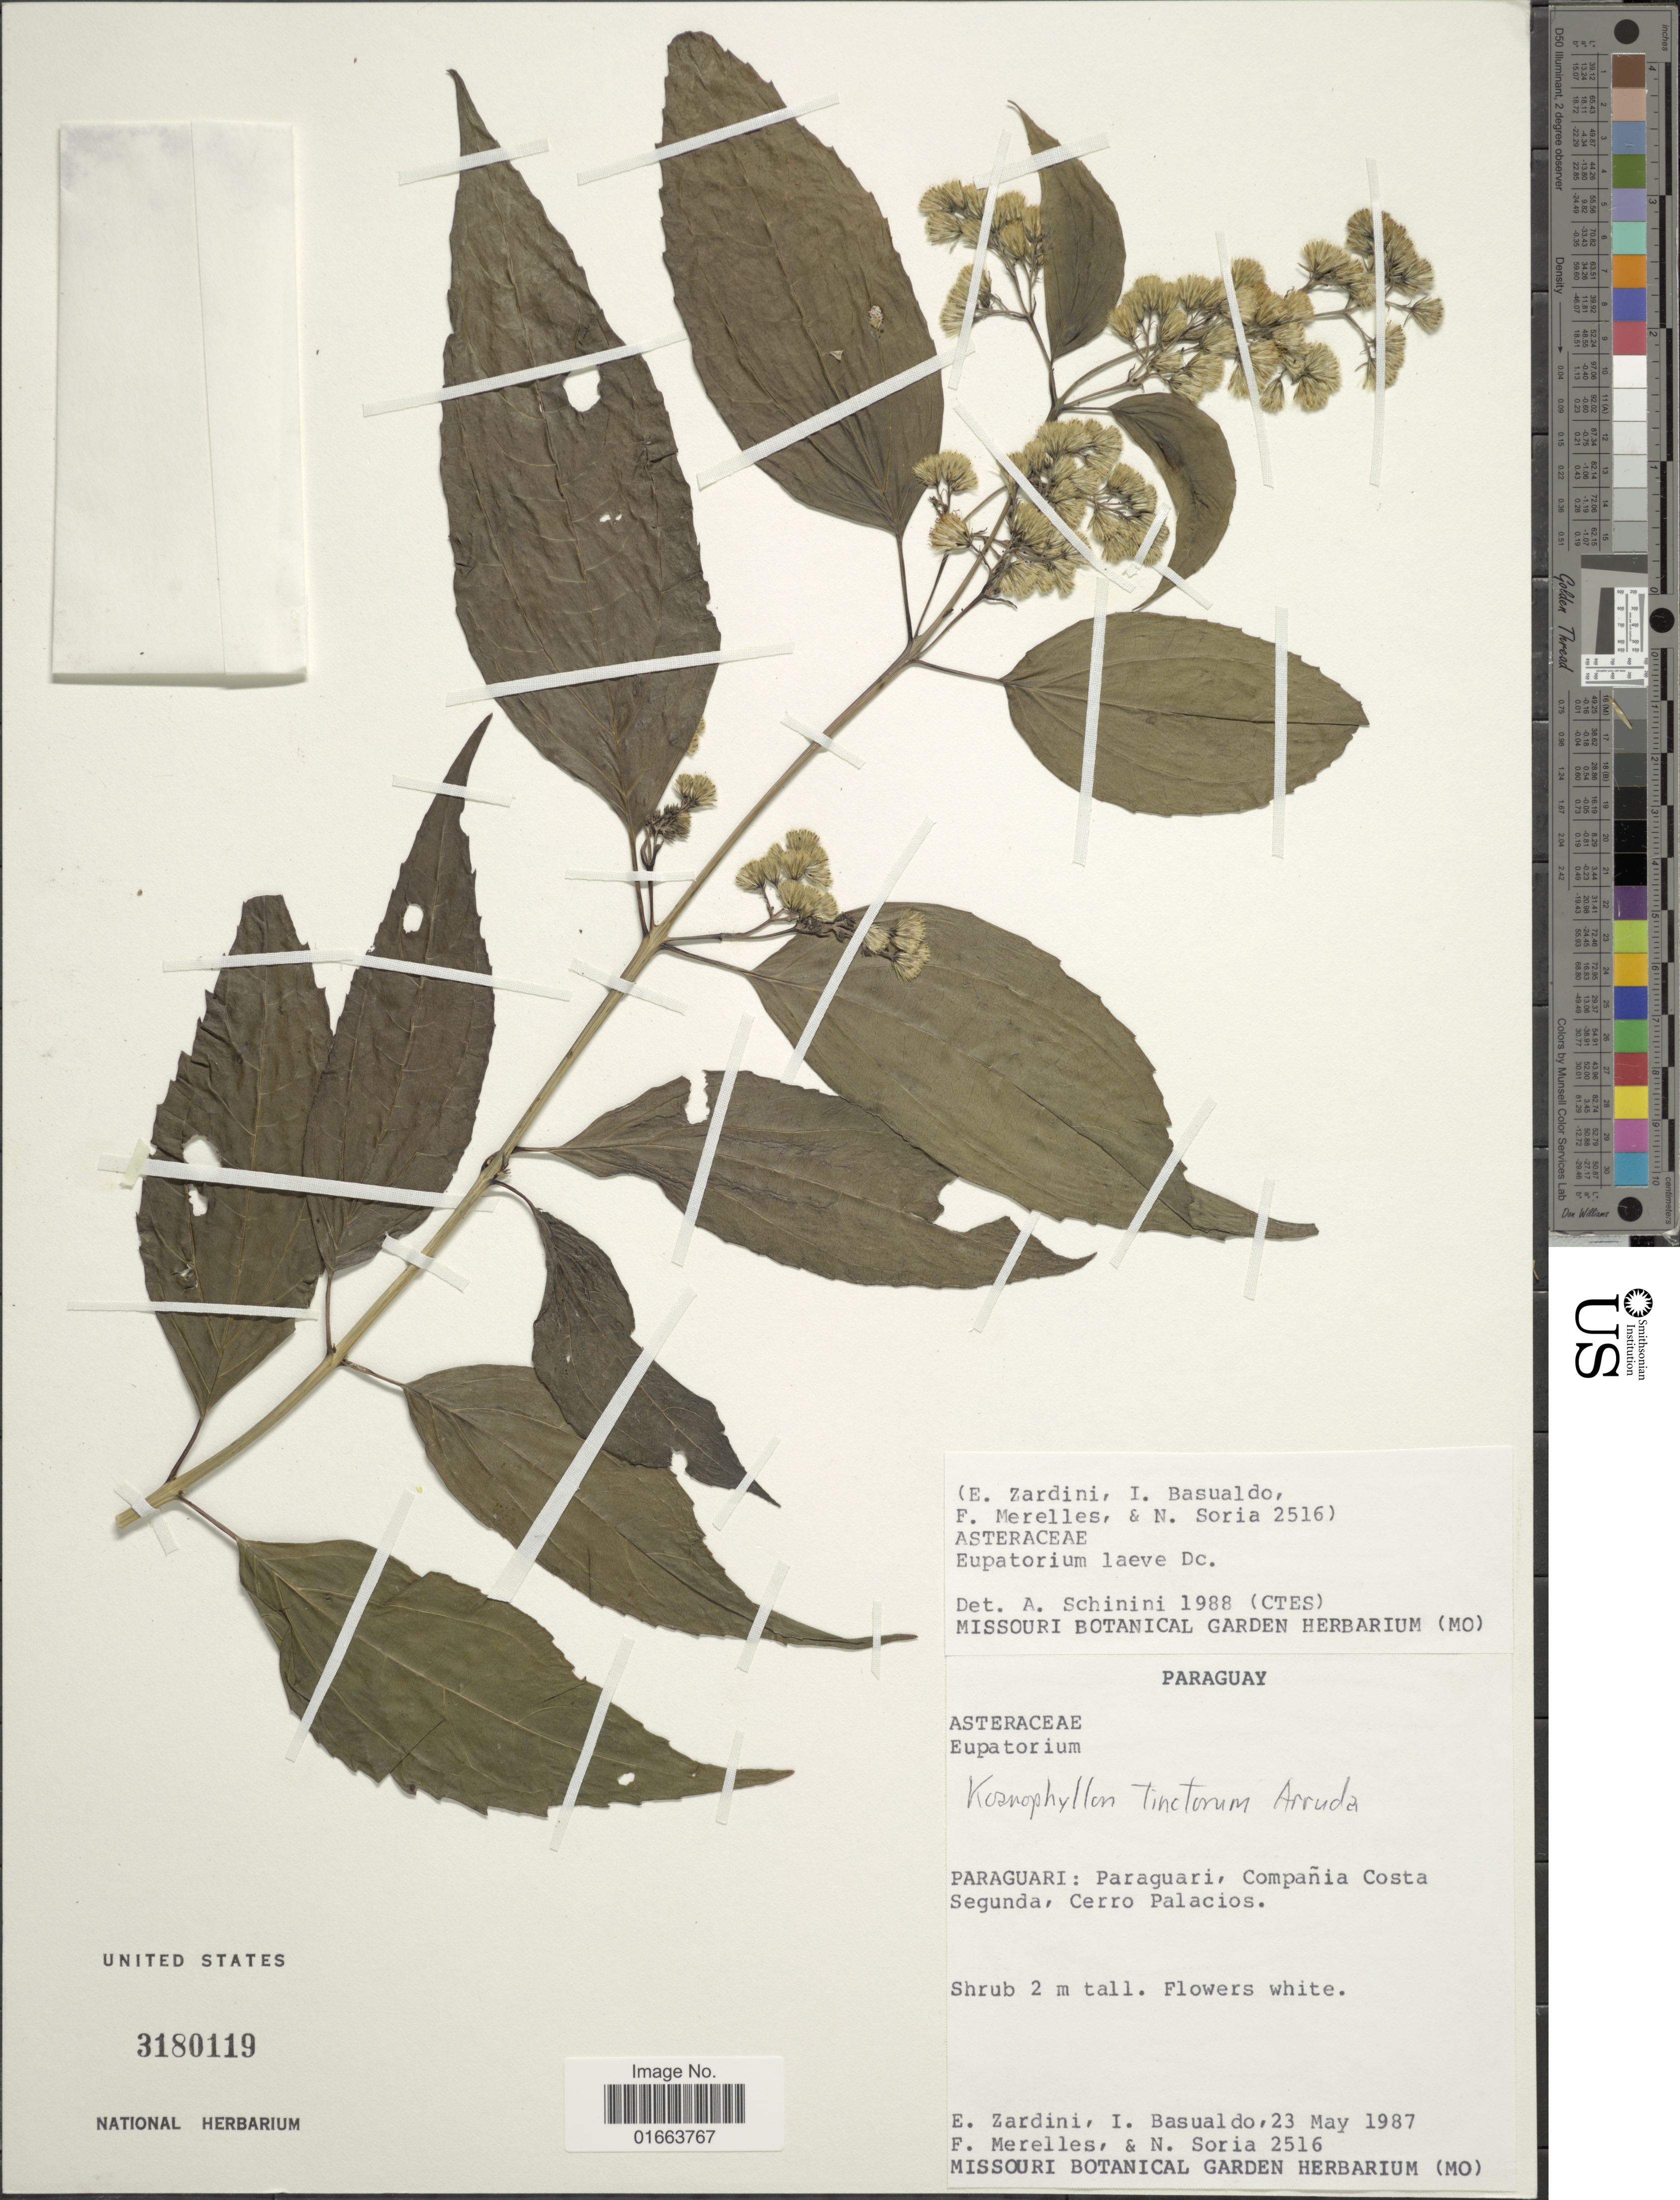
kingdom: Plantae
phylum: Tracheophyta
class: Magnoliopsida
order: Asterales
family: Asteraceae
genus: Koanophyllon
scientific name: Koanophyllon simillimum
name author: (B.L. Rob.) R.M. King & H. Rob.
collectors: E. M. Zardini, I. Basualdo, F. Merelles & N. Soria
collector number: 2516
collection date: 1987-05-23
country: Paraguay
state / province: Paraguari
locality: Paraguarí, Compañia Costa Segunda, Cerro Palacios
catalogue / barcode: US 3180119